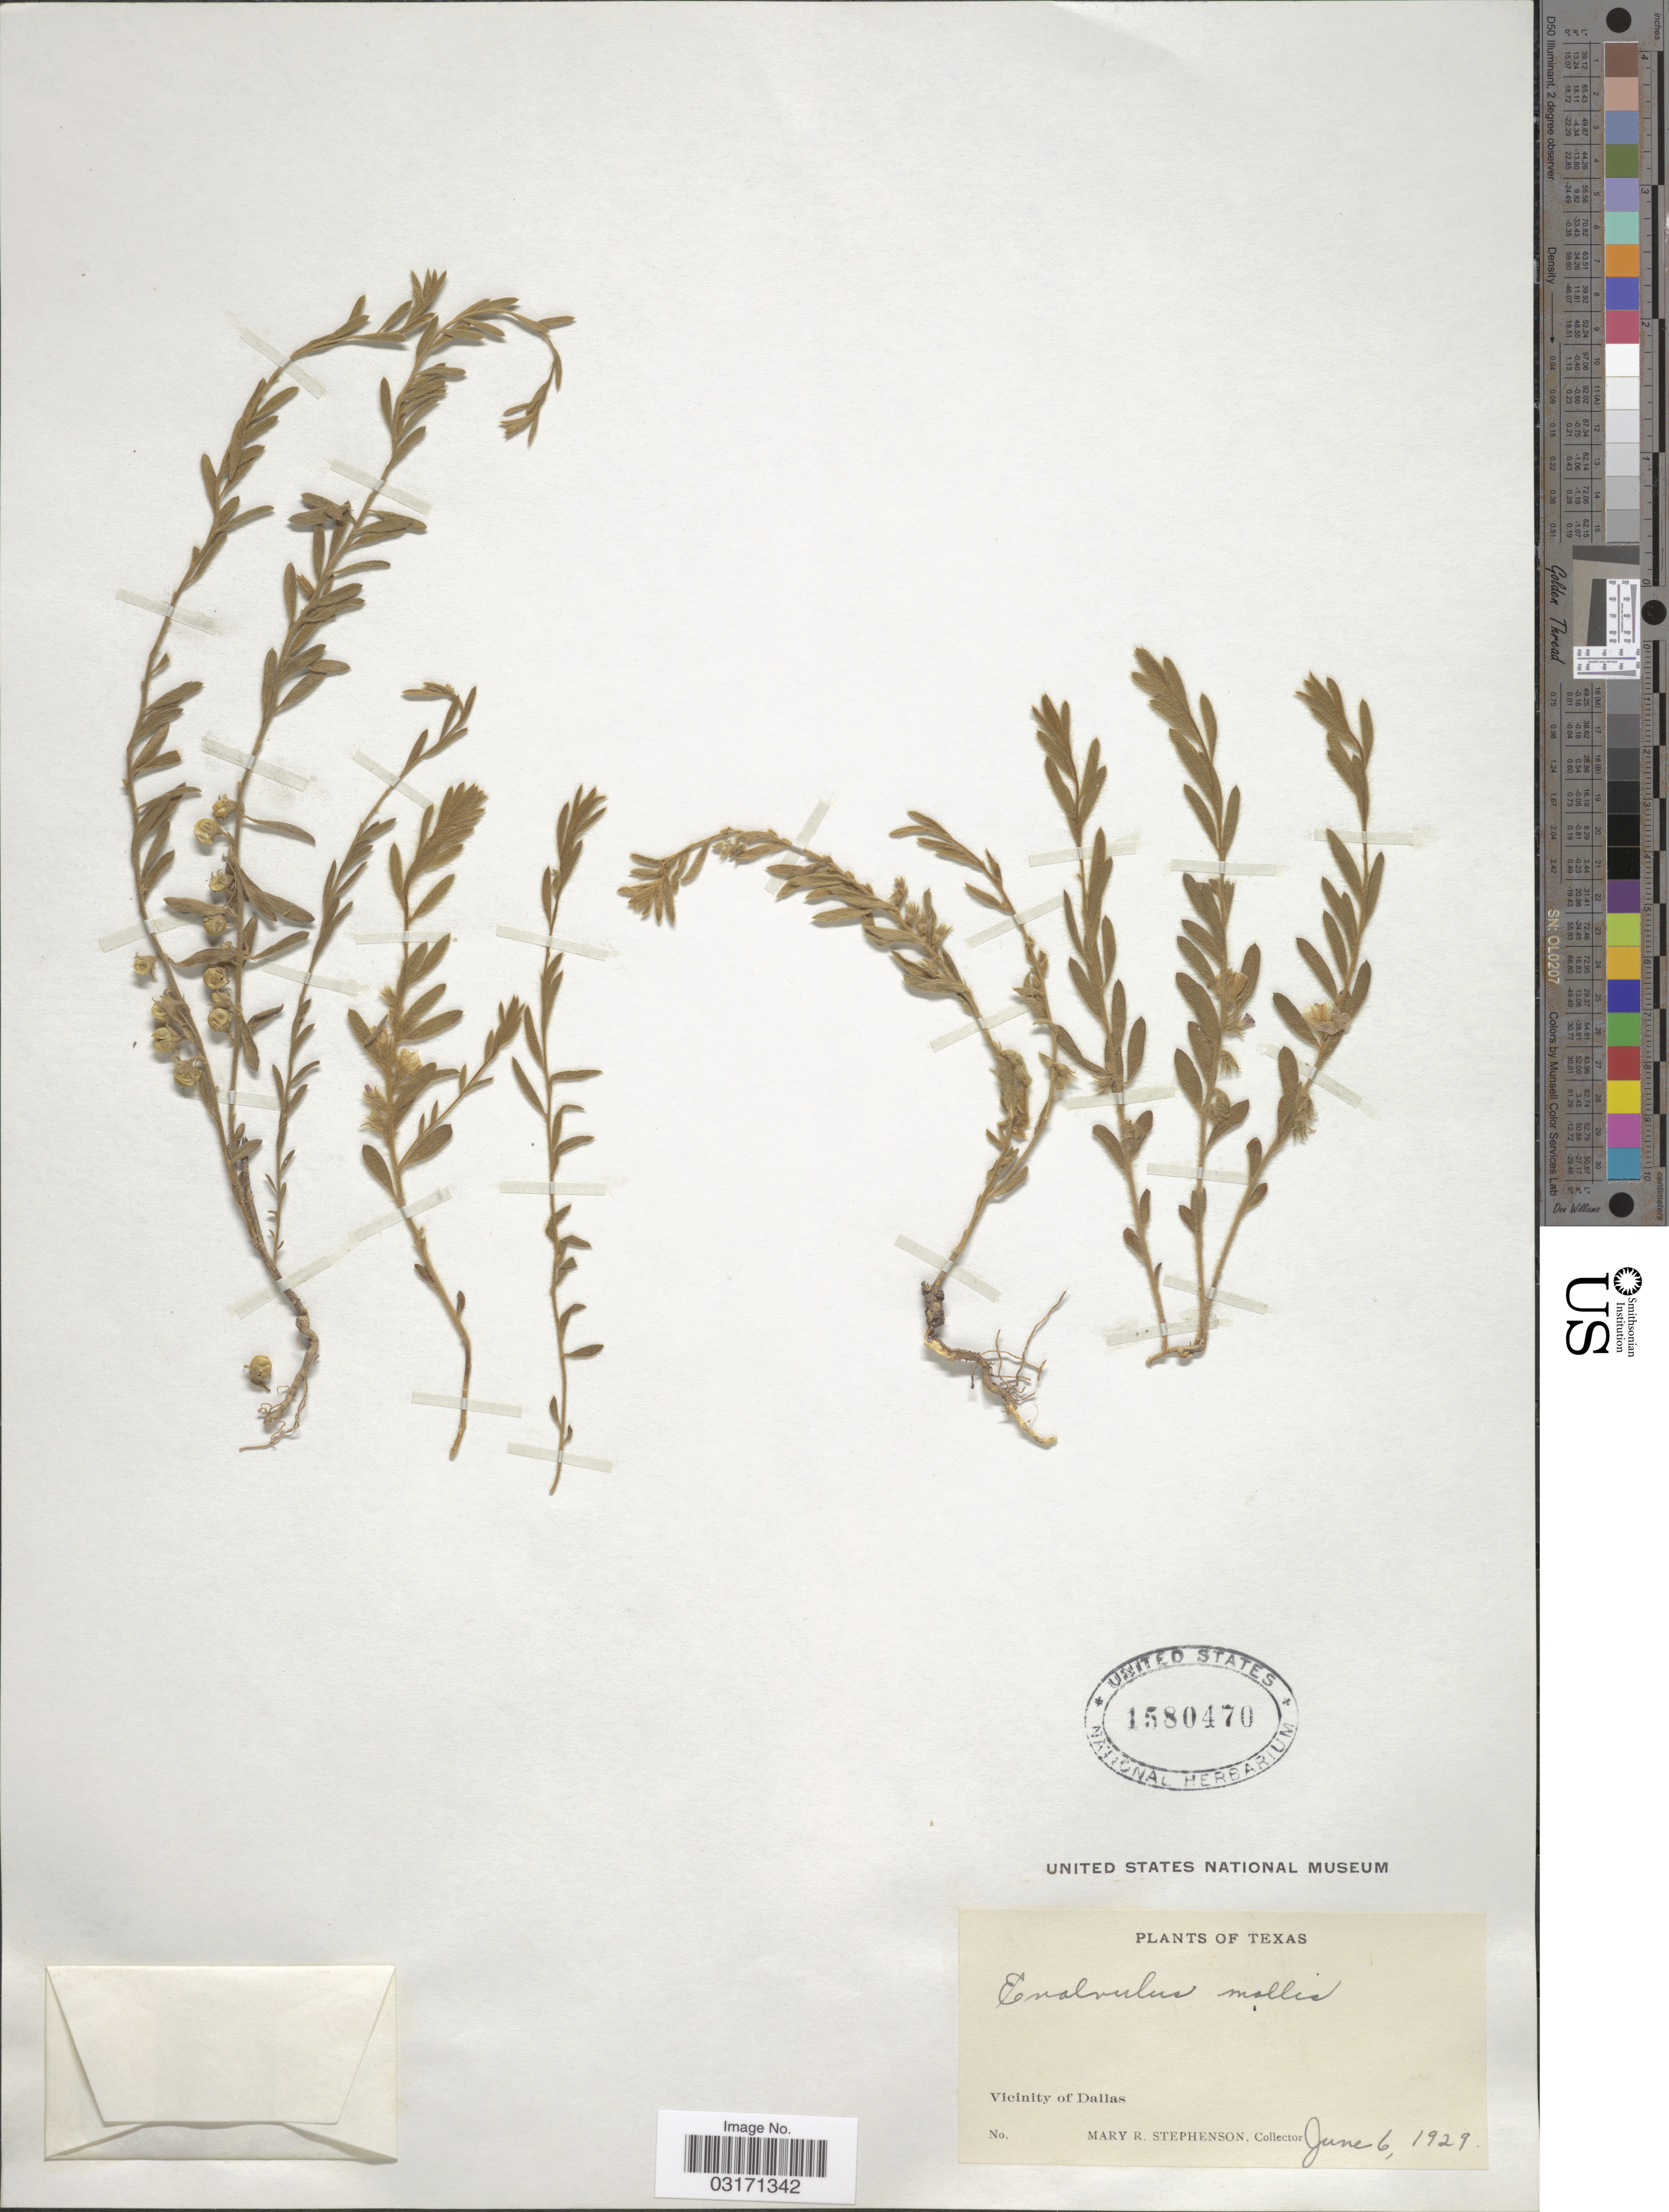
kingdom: Plantae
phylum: Tracheophyta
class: Magnoliopsida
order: Solanales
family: Convolvulaceae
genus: Evolvulus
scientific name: Evolvulus mollis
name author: Small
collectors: M. Stephenson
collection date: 1929-06-06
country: United States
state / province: Texas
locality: Vicinity of Dallas.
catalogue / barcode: US 1580470